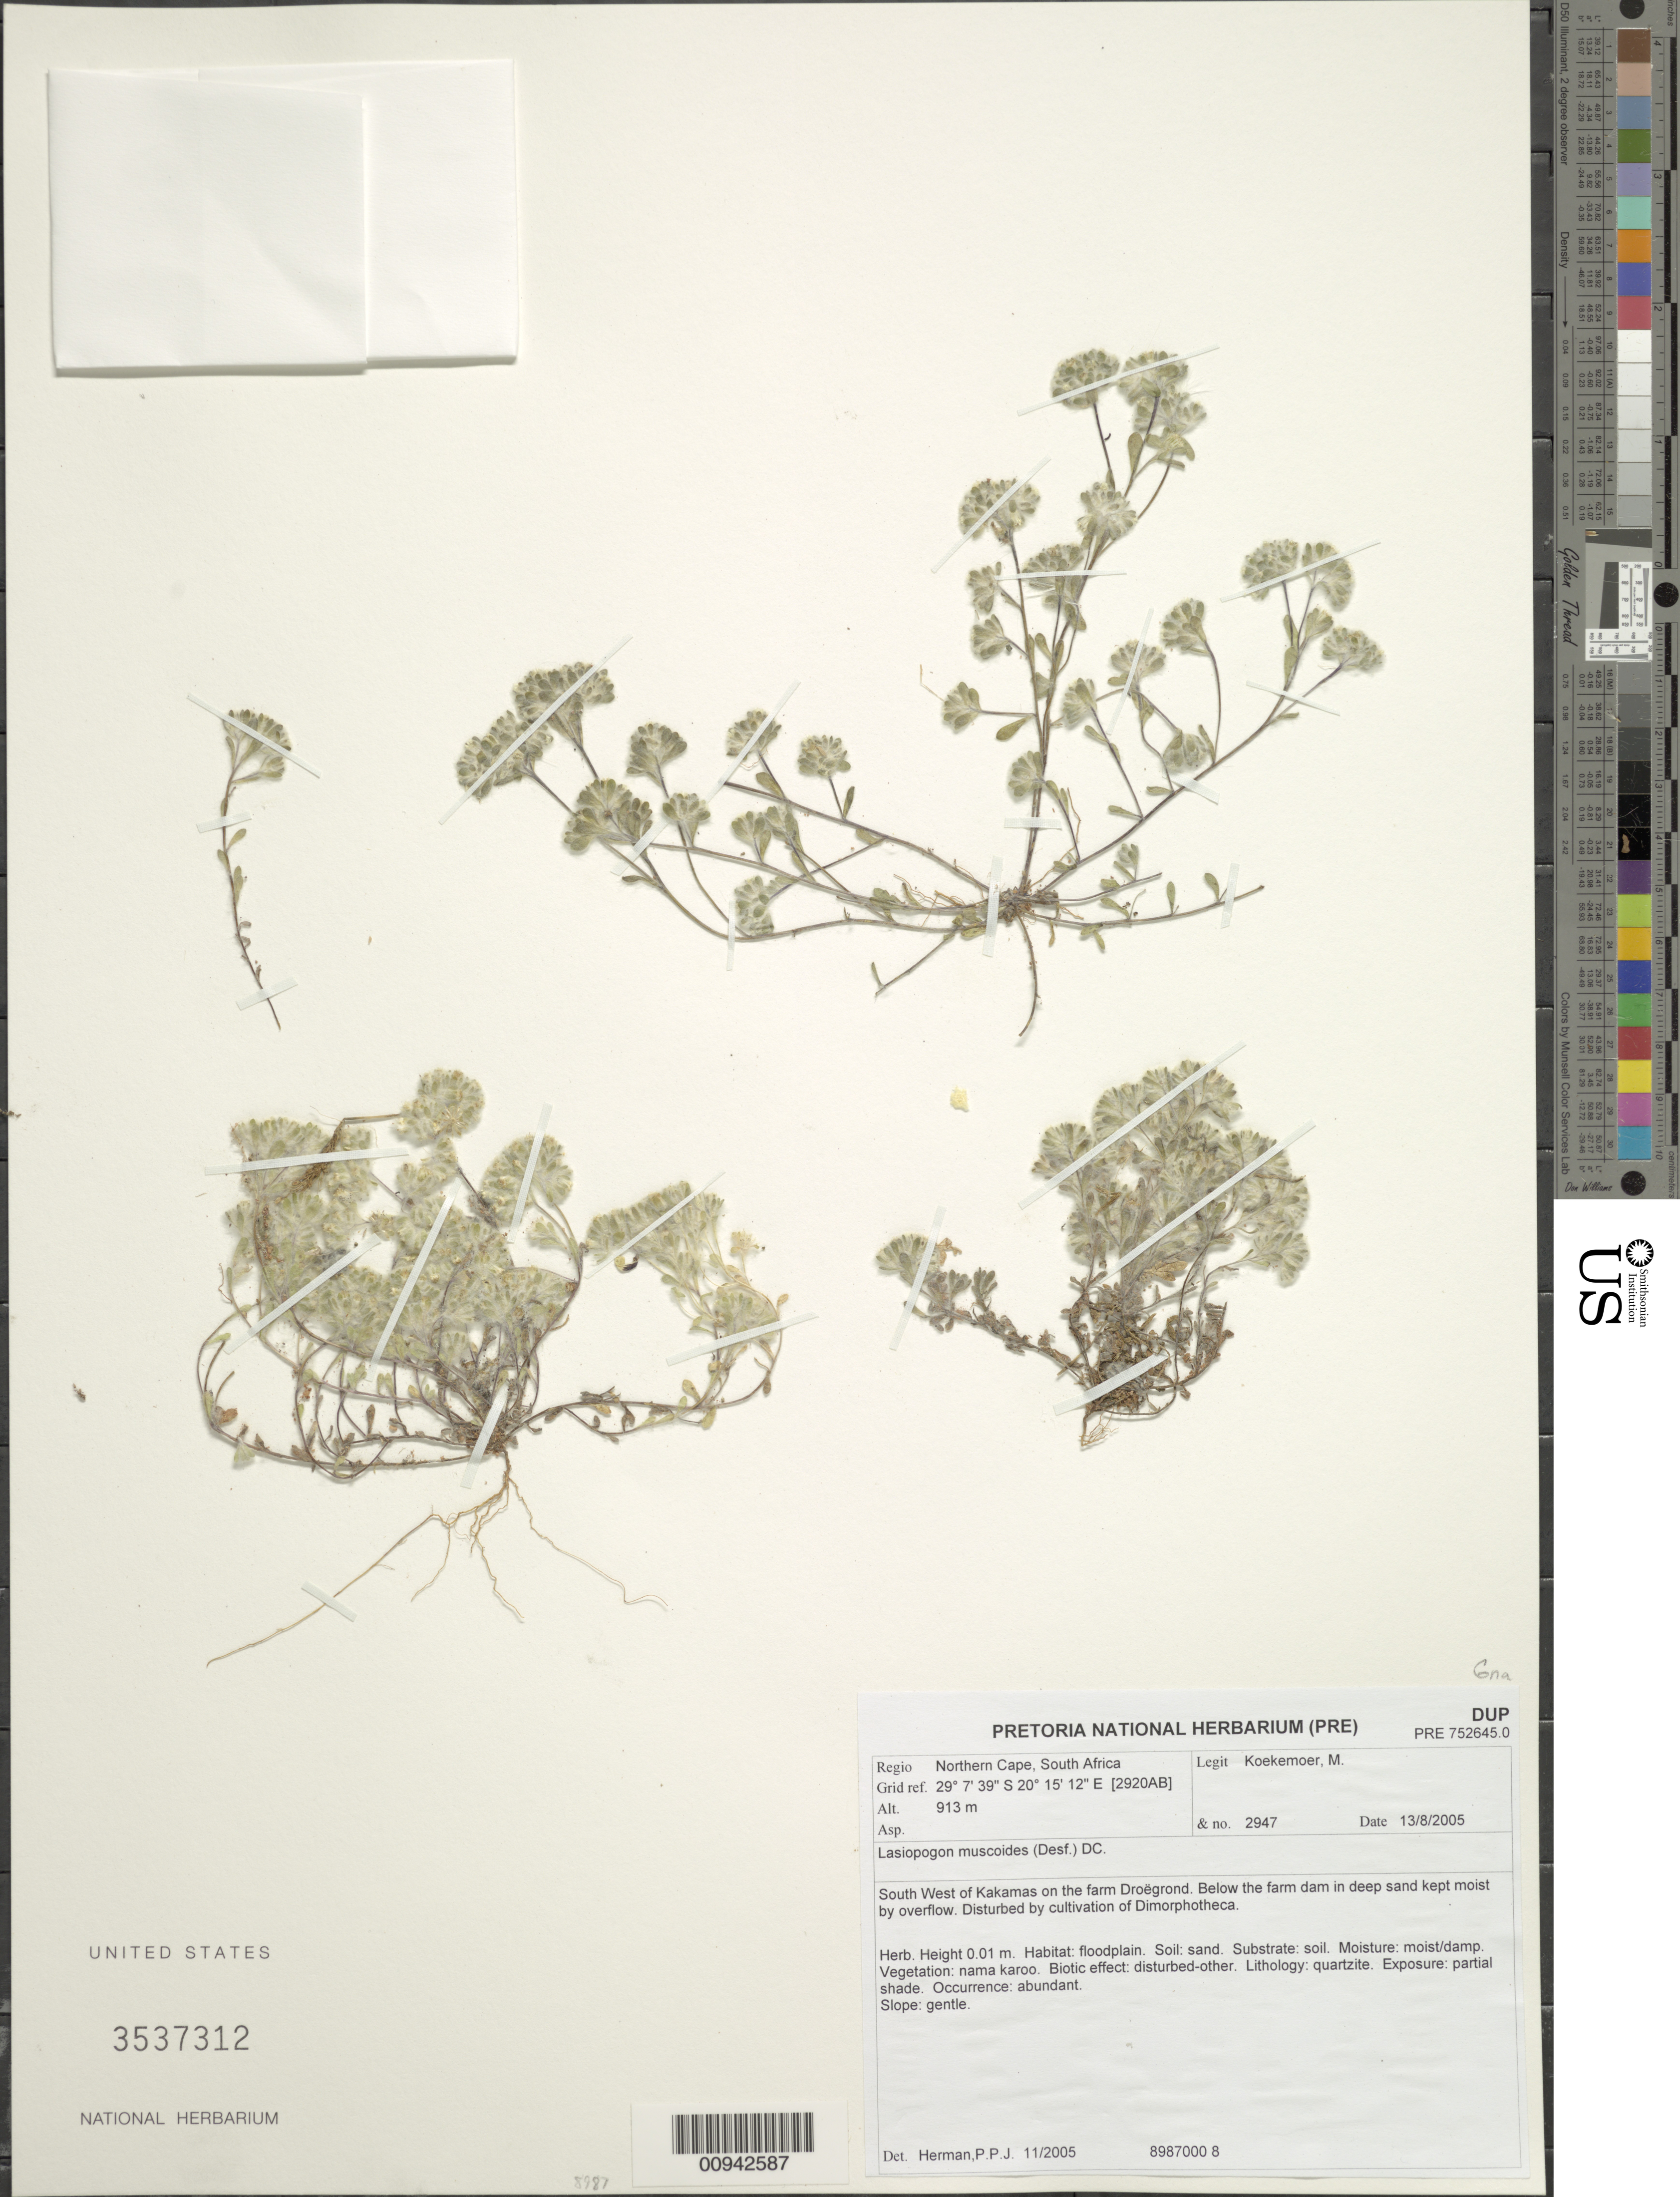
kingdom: Plantae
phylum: Tracheophyta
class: Magnoliopsida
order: Asterales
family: Asteraceae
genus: Lasiopogon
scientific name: Lasiopogon muscoides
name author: (Desf.) DC.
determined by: Herman, P. P. J.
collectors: M. Koekemoer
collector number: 2947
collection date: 2005-08-13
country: South Africa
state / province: Northern Cape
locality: South West of Kakamas on the farm Droëgrond; below the farm dam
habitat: Deep sand kept moist by overflow. Disturbed by cultivation of Dimophotheca. Floodplain. Sand. Moist/damp. Vegetation: nama karoo. Disturbed. Quartzite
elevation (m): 913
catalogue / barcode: US 3537312